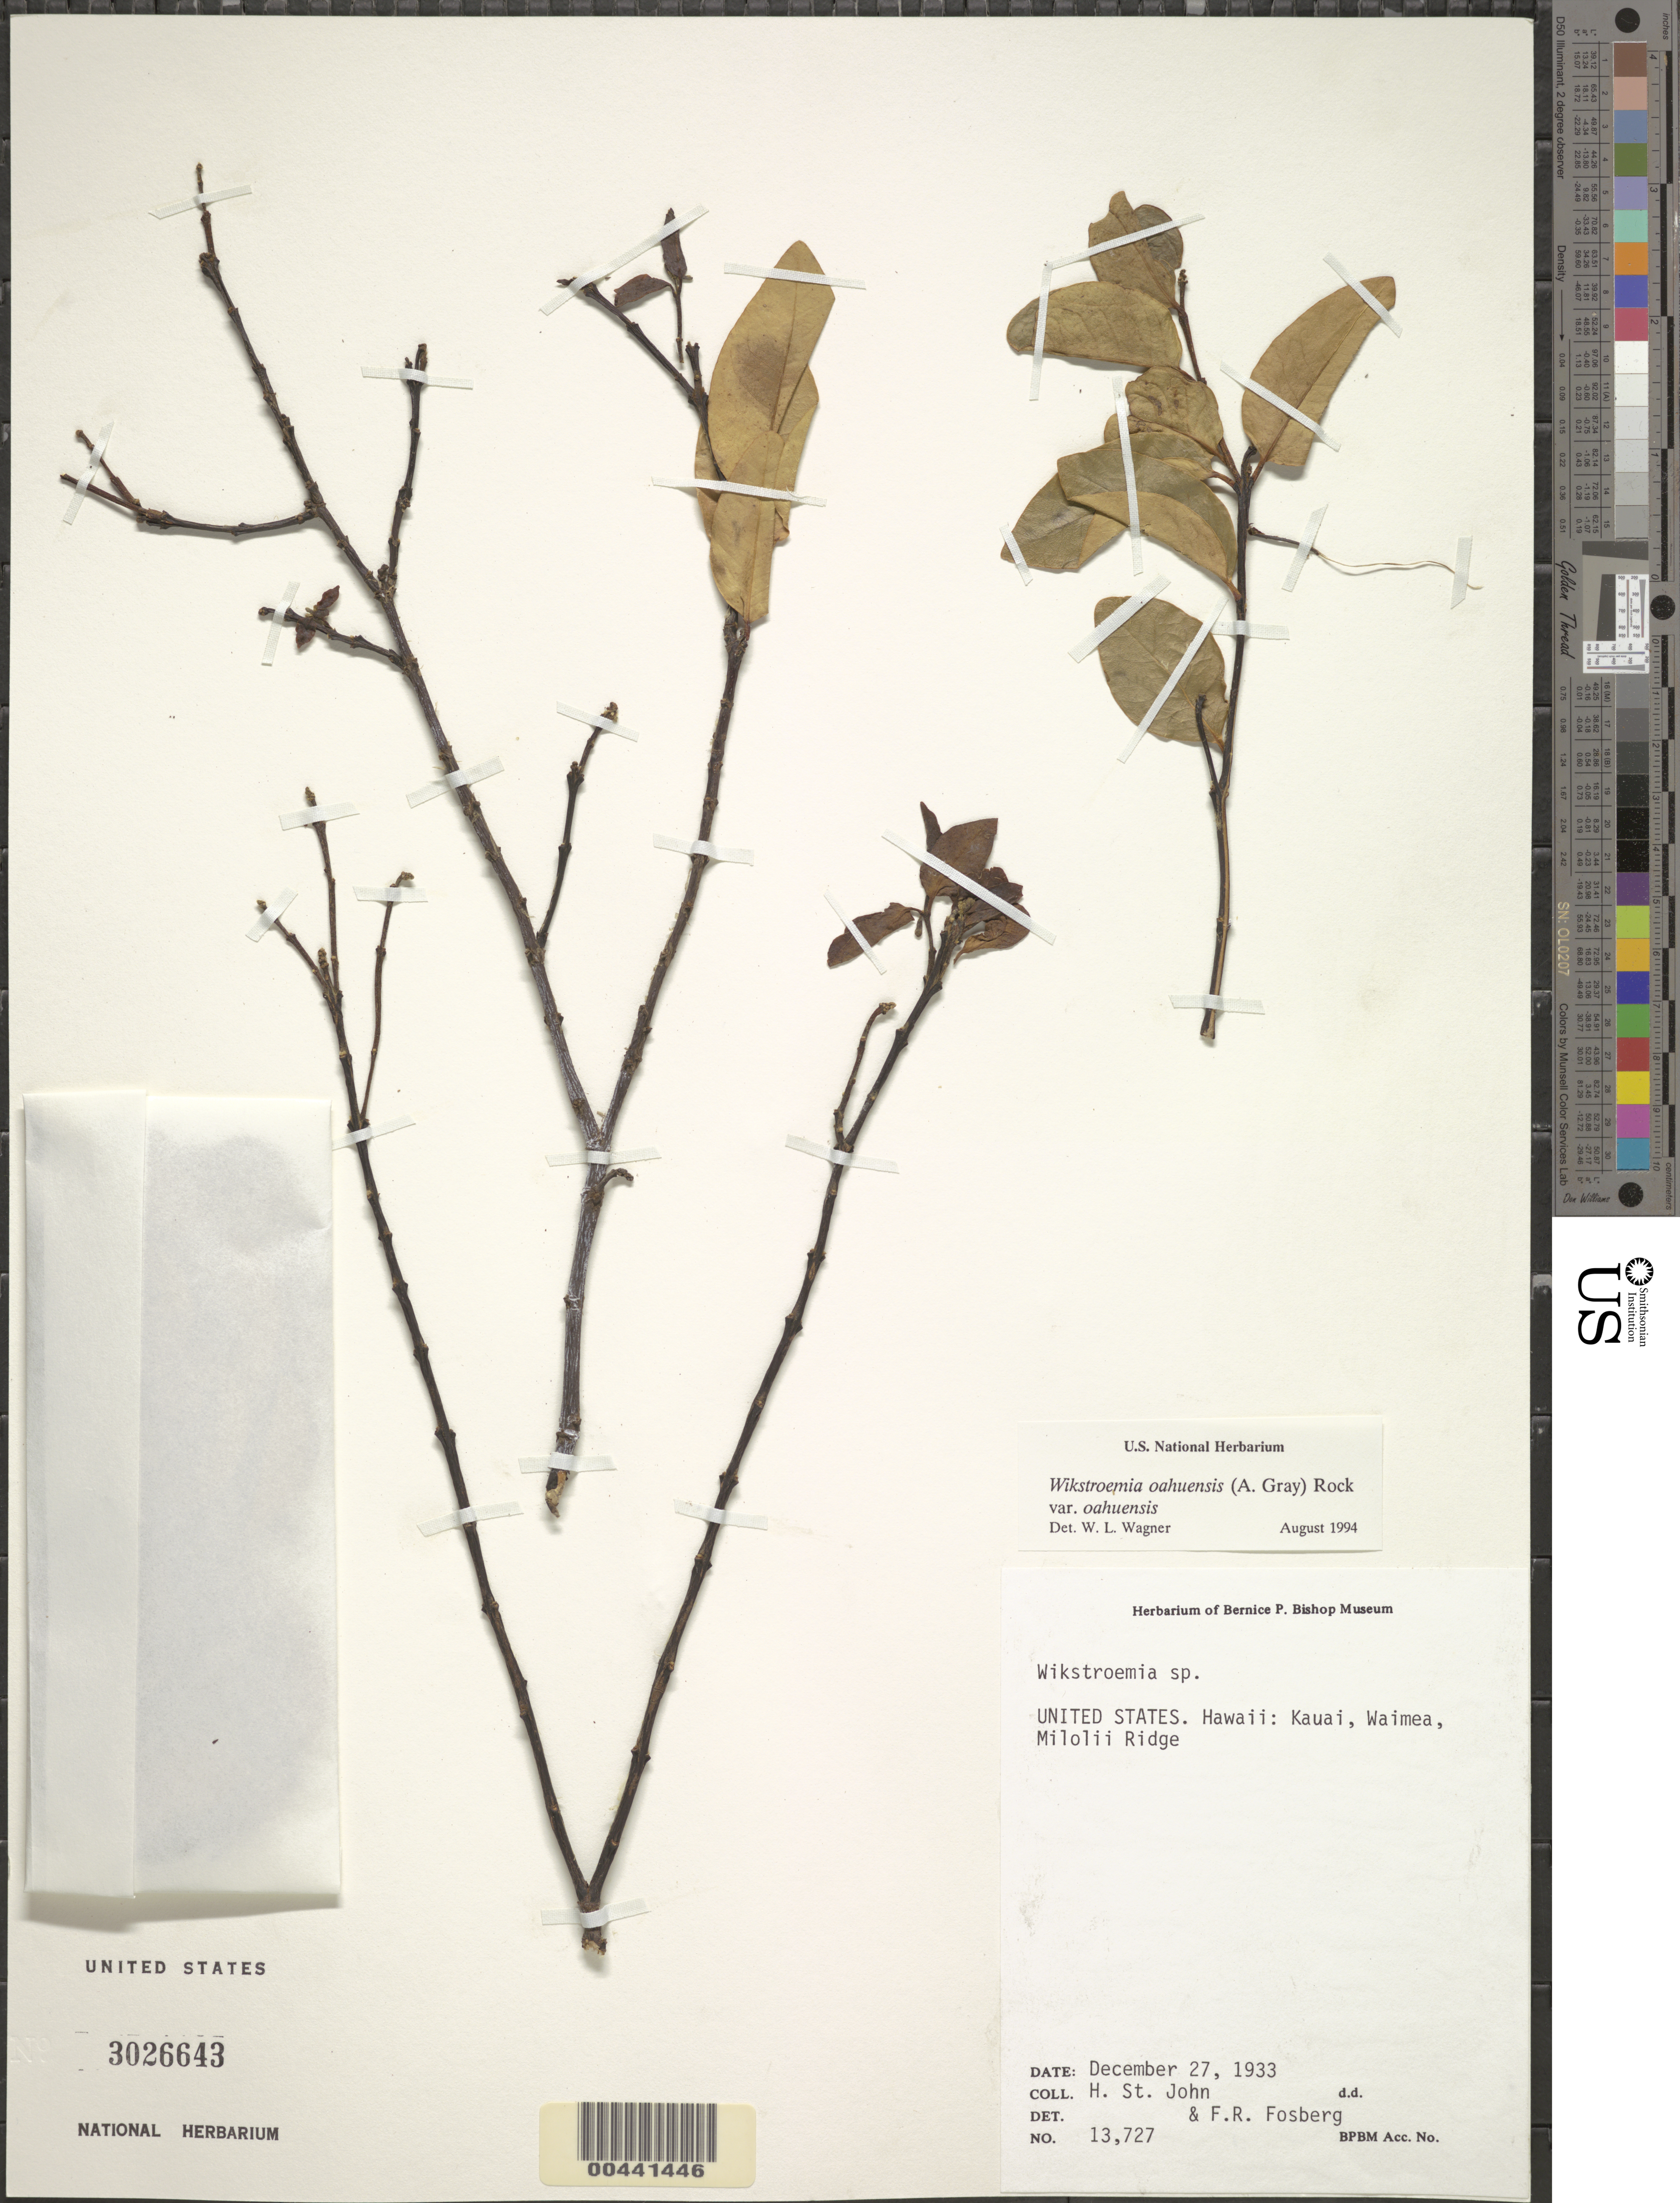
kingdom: Plantae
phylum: Tracheophyta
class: Magnoliopsida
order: Malvales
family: Thymelaeaceae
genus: Wikstroemia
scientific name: Wikstroemia oahuensis var. oahuensis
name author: (A. Gray) Rock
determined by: Wagner, W. L., (BOT), Smithsonian Institution - National Museum of Natural History (UNITED STATES)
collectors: H. St. John & F. R. Fosberg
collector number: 13727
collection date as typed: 27 Dec 1933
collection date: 1933-12-27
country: United States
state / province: Hawaii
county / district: Kauai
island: Kaua'i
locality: Waimea, Milolii Ridge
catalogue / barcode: US 3026643